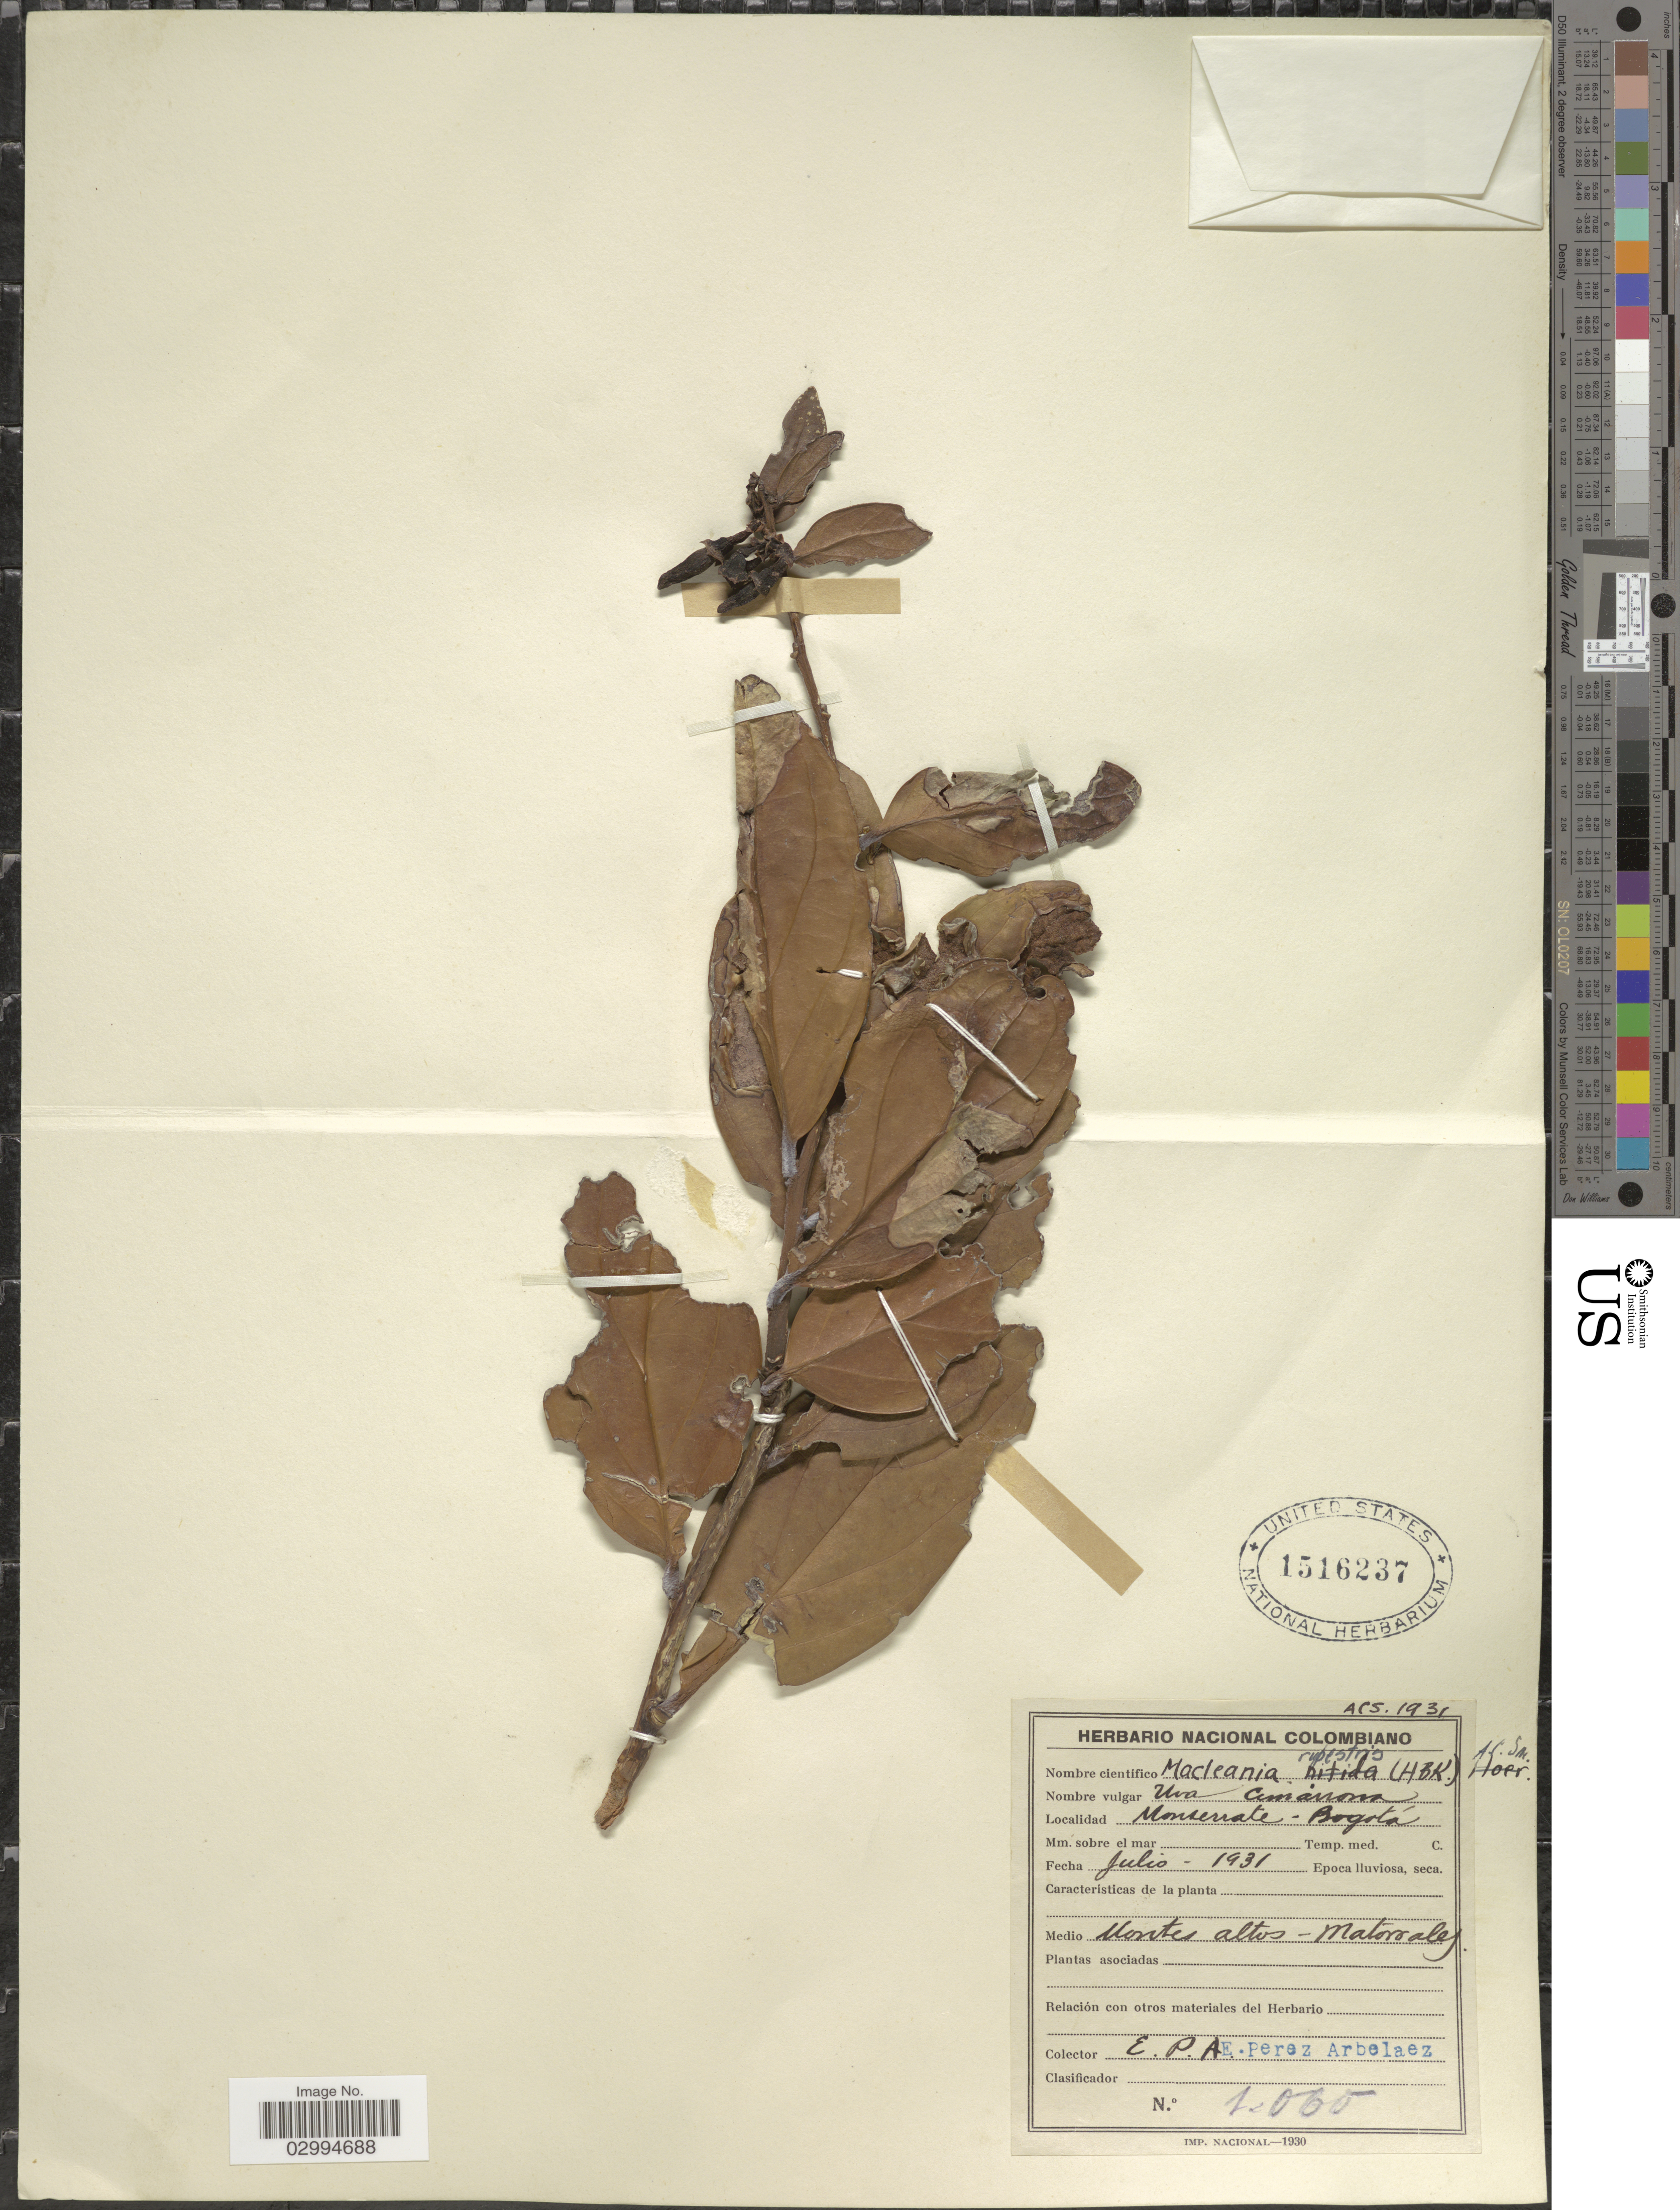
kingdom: Plantae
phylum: Tracheophyta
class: Magnoliopsida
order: Ericales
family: Ericaceae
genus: Macleania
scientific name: Macleania rupestris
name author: (Kunth) A.C. Sm.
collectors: E. Pérez Arbeláez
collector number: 1060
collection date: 1931-07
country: Colombia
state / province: Bogota D.C.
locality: Monserrate - Bogotá.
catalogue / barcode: US 1516237